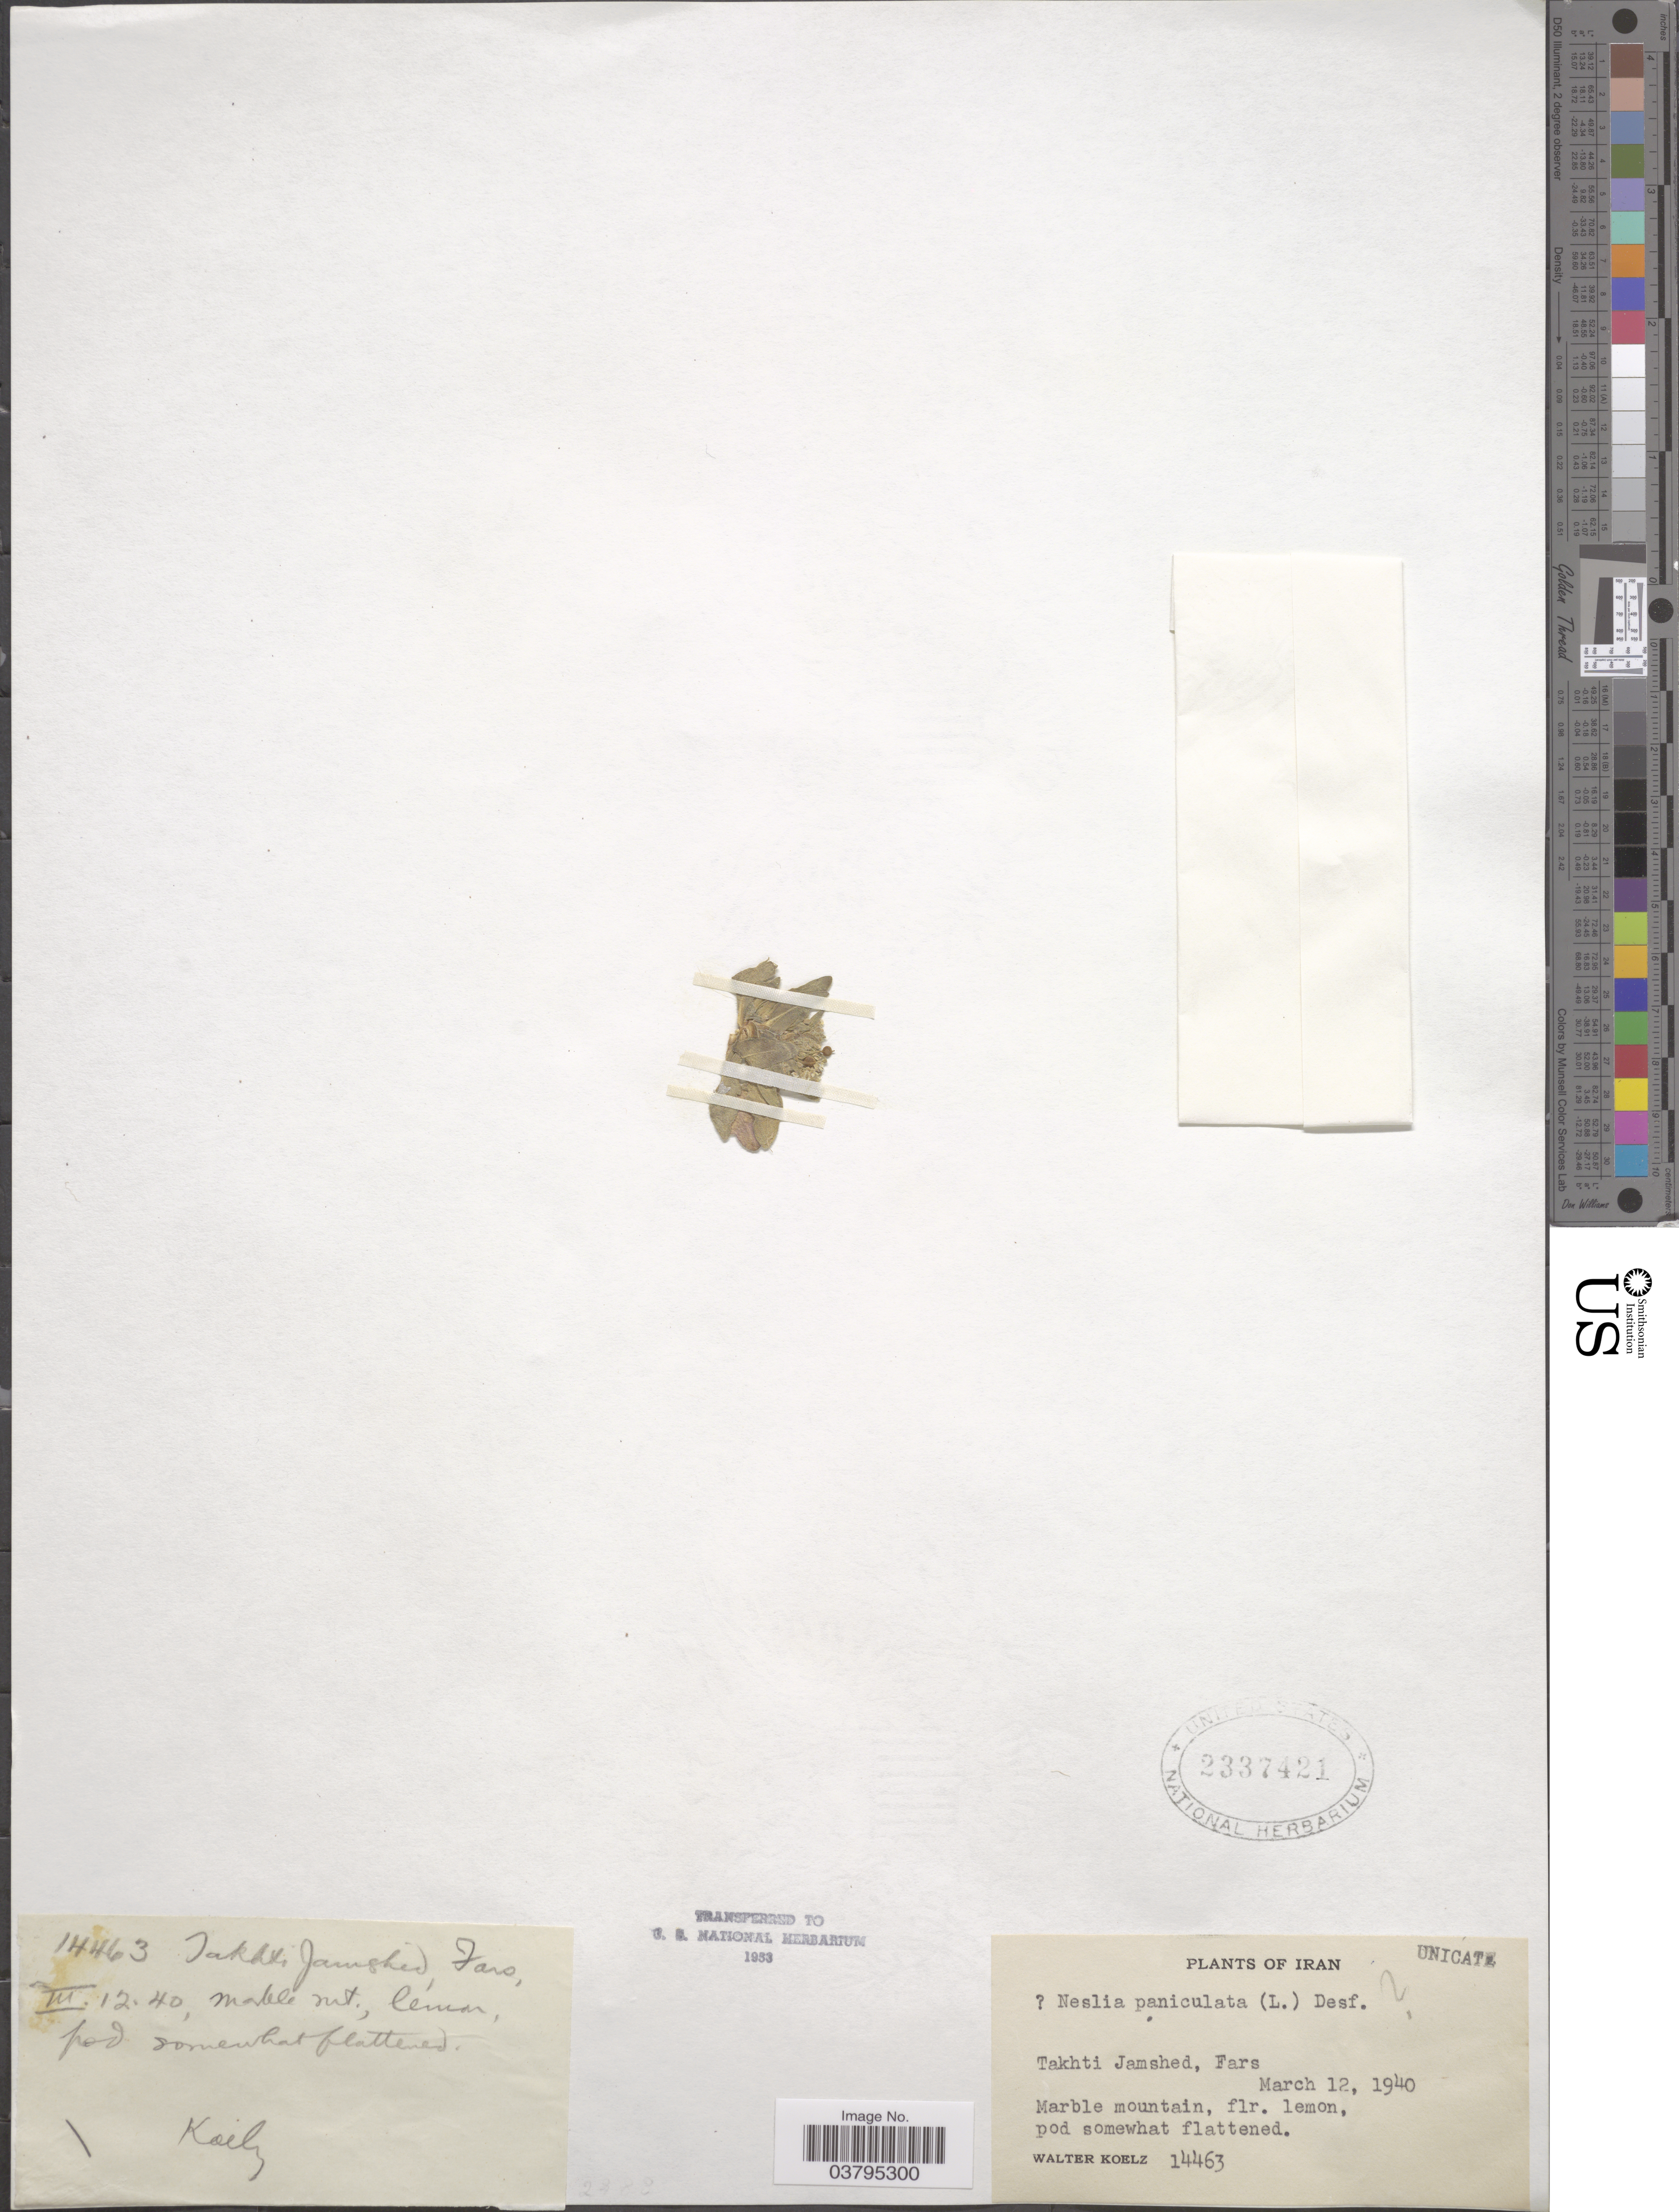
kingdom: Plantae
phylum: Tracheophyta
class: Magnoliopsida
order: Brassicales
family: Brassicaceae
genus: Neslia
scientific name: Neslia paniculata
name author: (L.) Desv.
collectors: W. N. Koelz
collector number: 14463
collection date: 1940-03-12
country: Iran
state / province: Fars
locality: Takhti Jamshed, Fars. Marble mountain.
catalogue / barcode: US 2337421